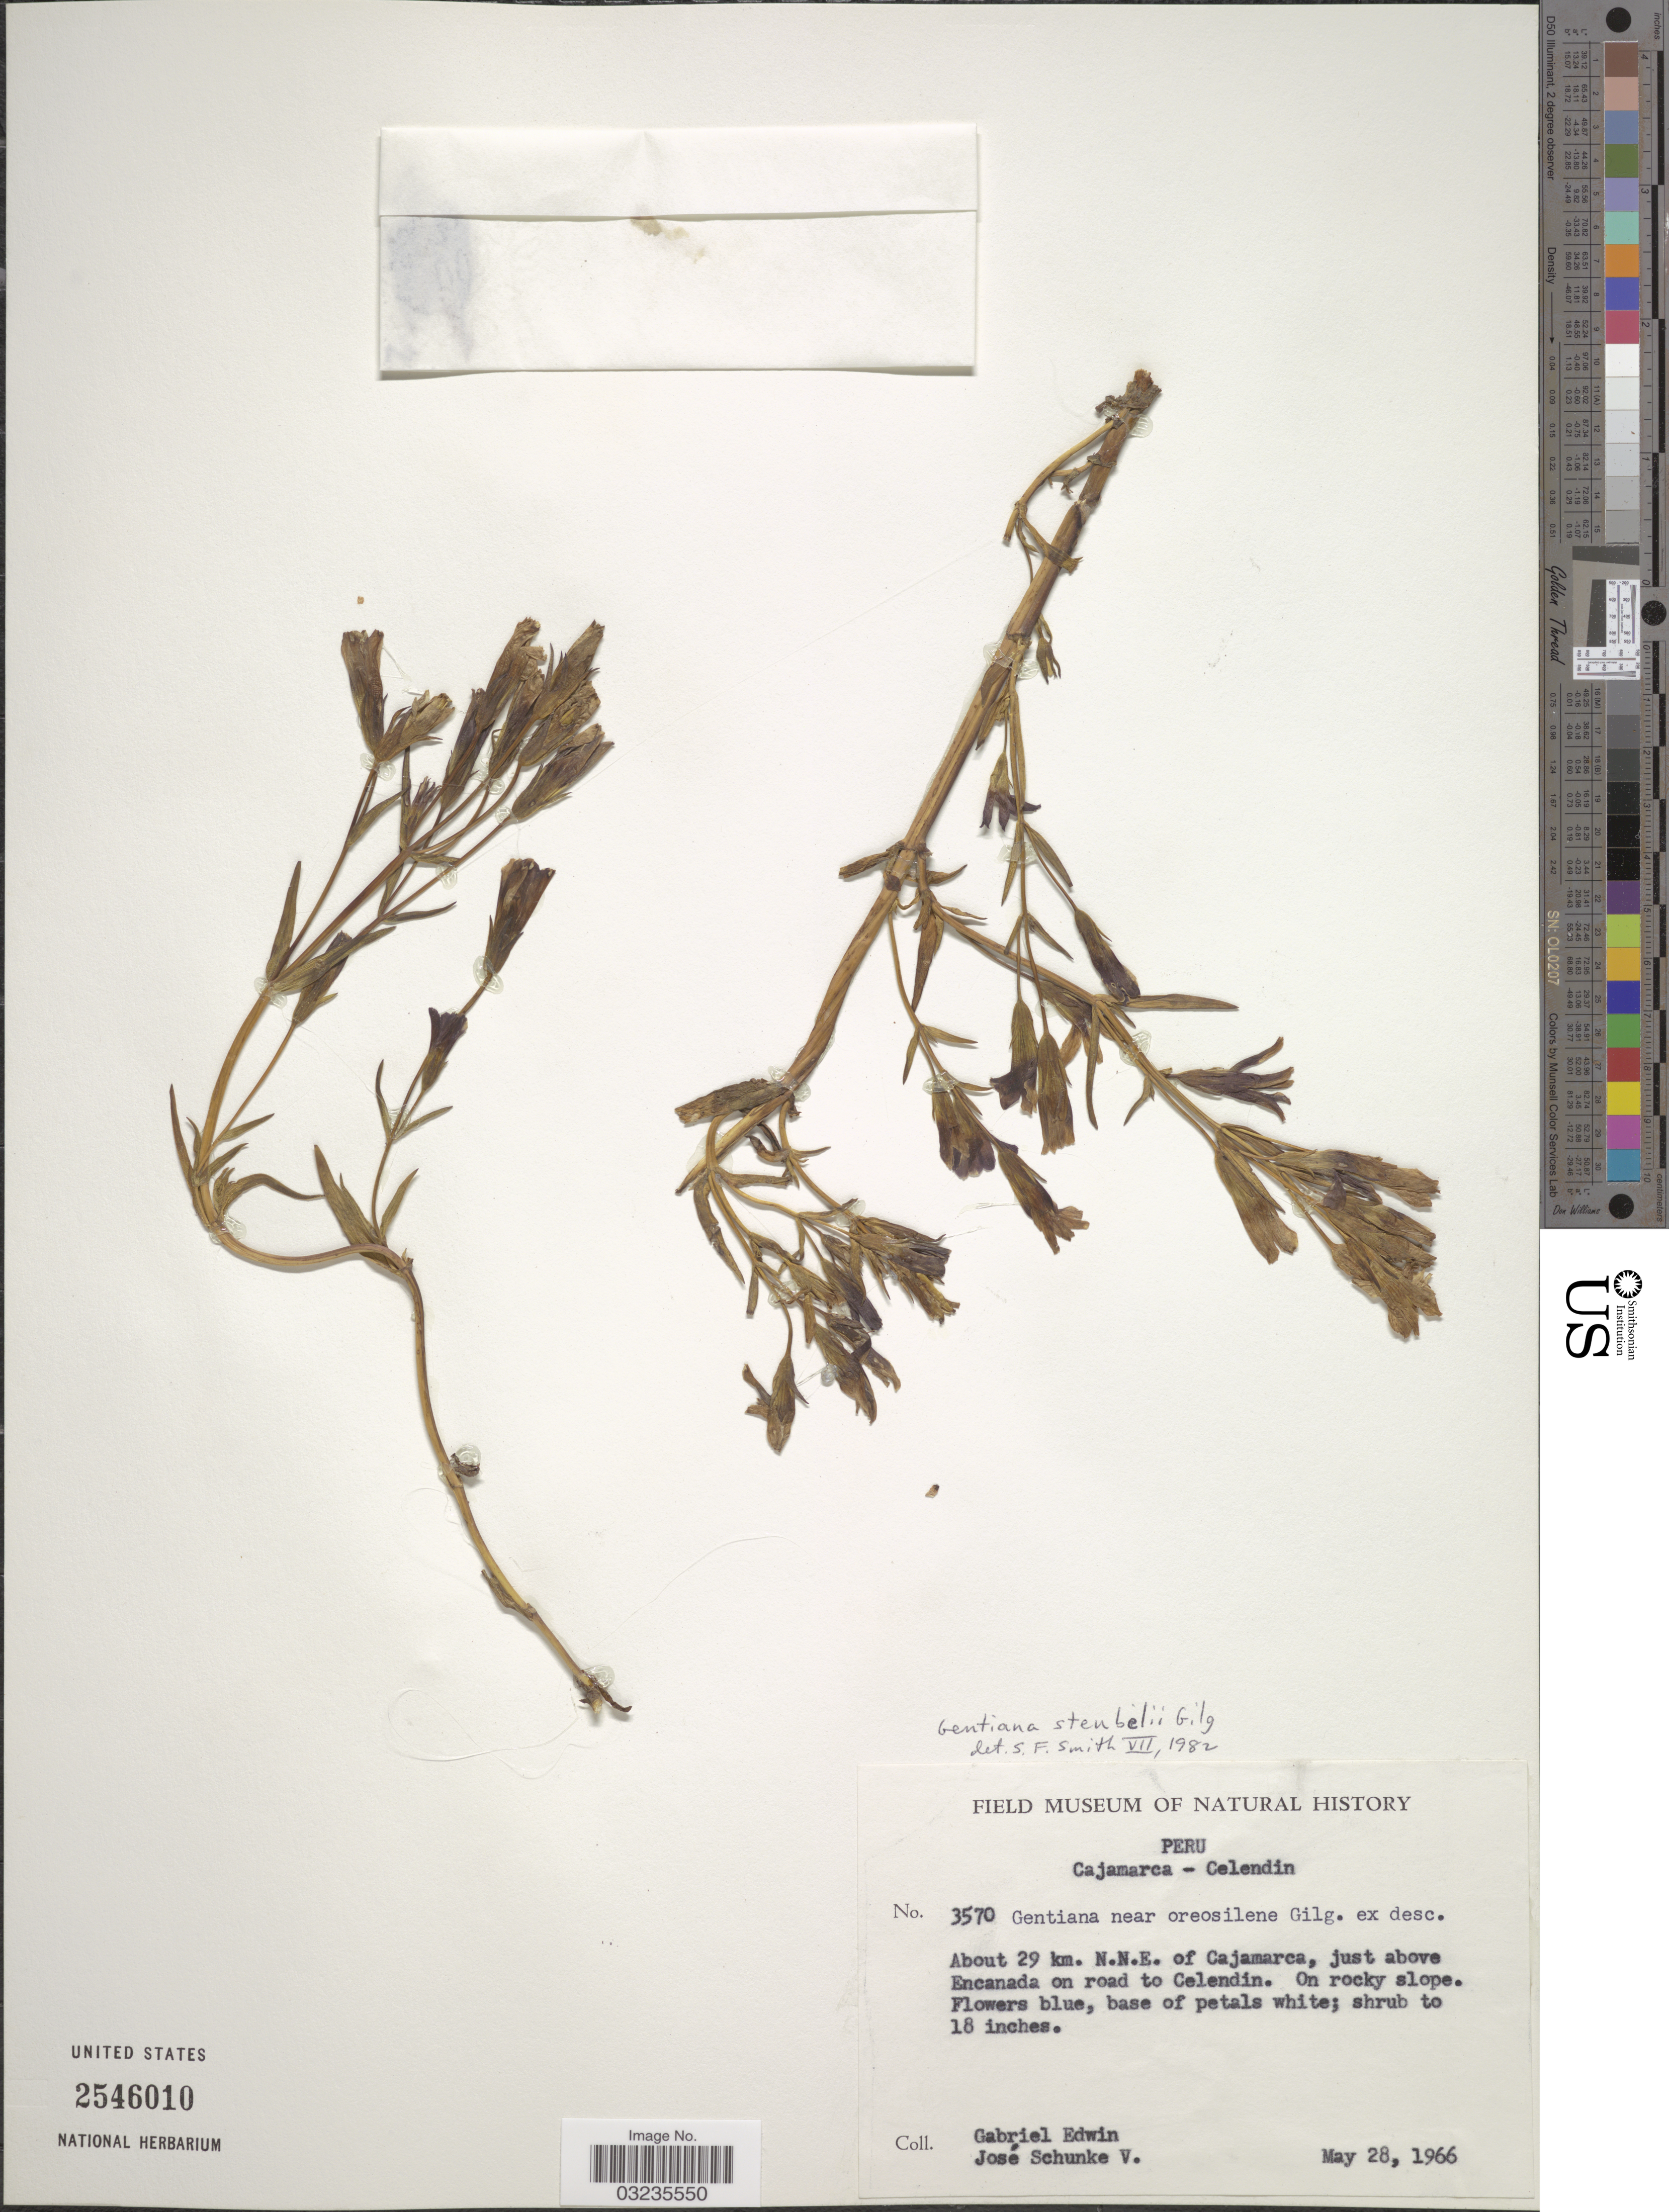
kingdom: Plantae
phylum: Tracheophyta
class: Magnoliopsida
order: Gentianales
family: Gentianaceae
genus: Gentiana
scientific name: Gentiana stuebelii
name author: Gilg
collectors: G. Edwin & J. Schunke Vigo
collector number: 3570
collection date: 1966-05-28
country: Peru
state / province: Cajamarca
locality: Celendin. About 29 km. N.N.E. of Cajamarca, just above Encanada on road to Celendin.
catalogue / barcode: US 2546010